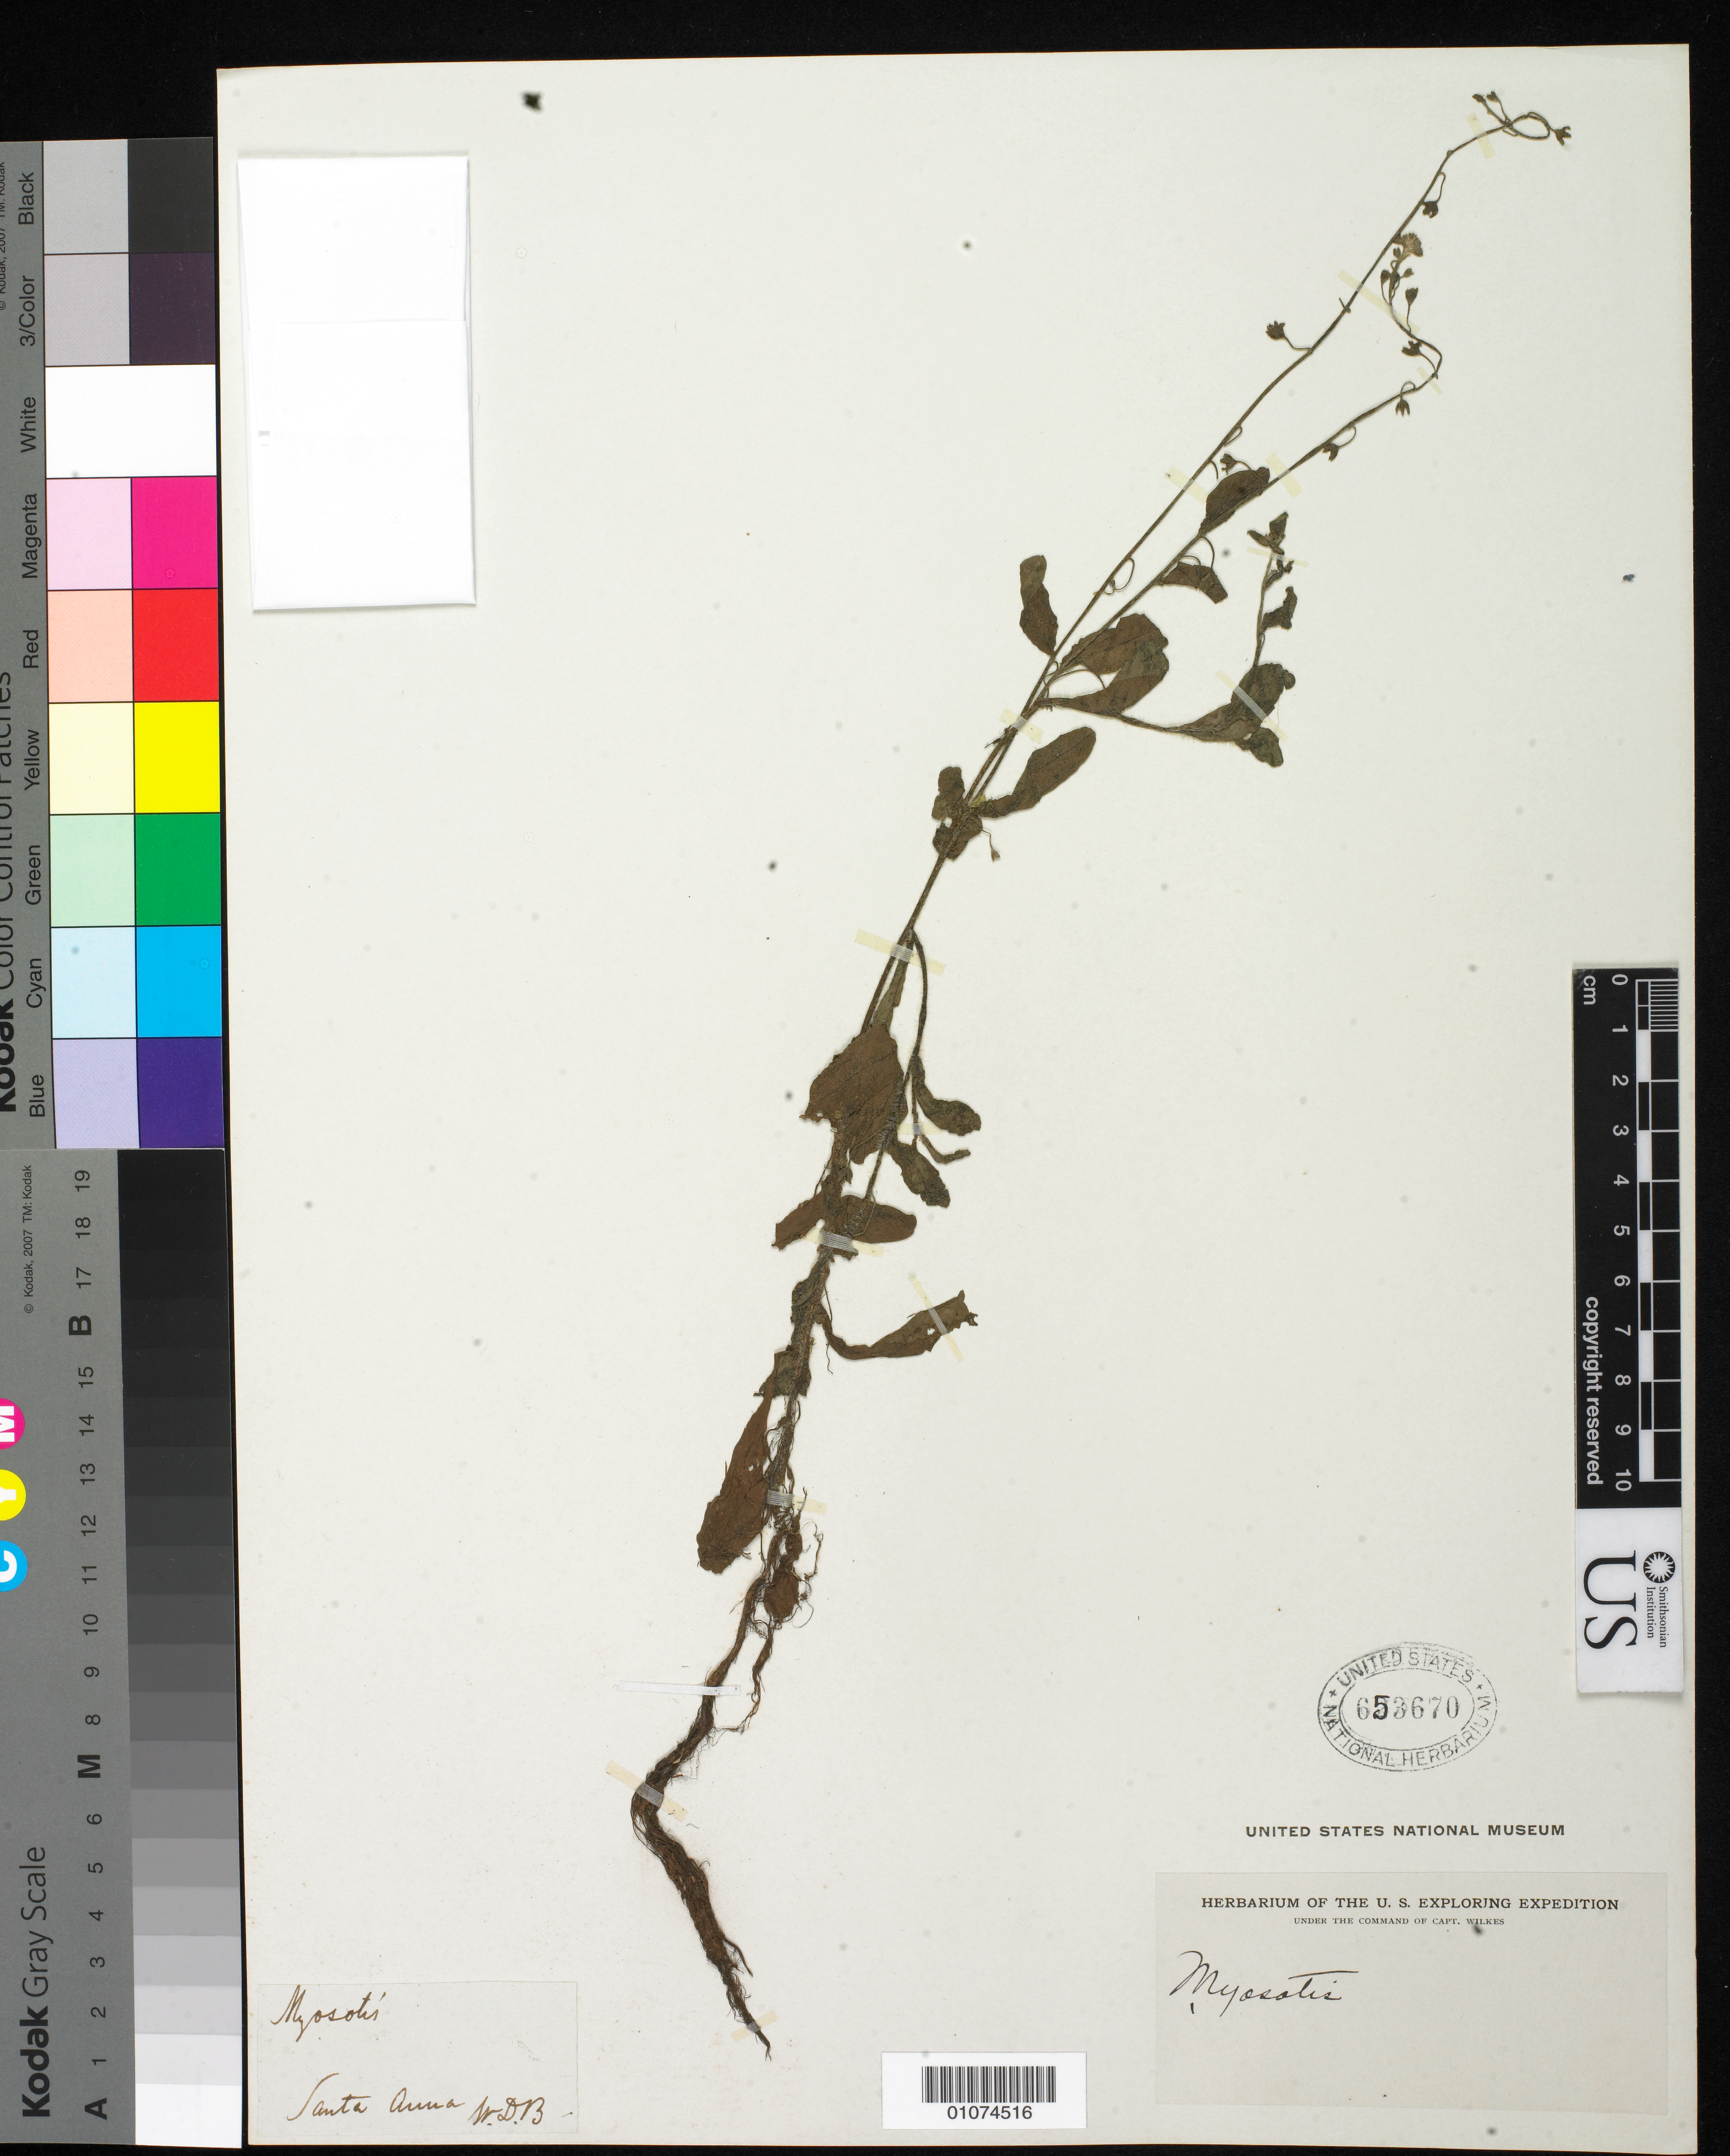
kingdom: Plantae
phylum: Tracheophyta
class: Magnoliopsida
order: Boraginales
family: Boraginaceae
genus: Myosotis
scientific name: Myosotis laxa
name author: F. Lehm.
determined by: Goldman, Doug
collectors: Wilkes Explor. Exped.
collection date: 1838/1842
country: United States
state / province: California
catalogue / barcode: US 653670